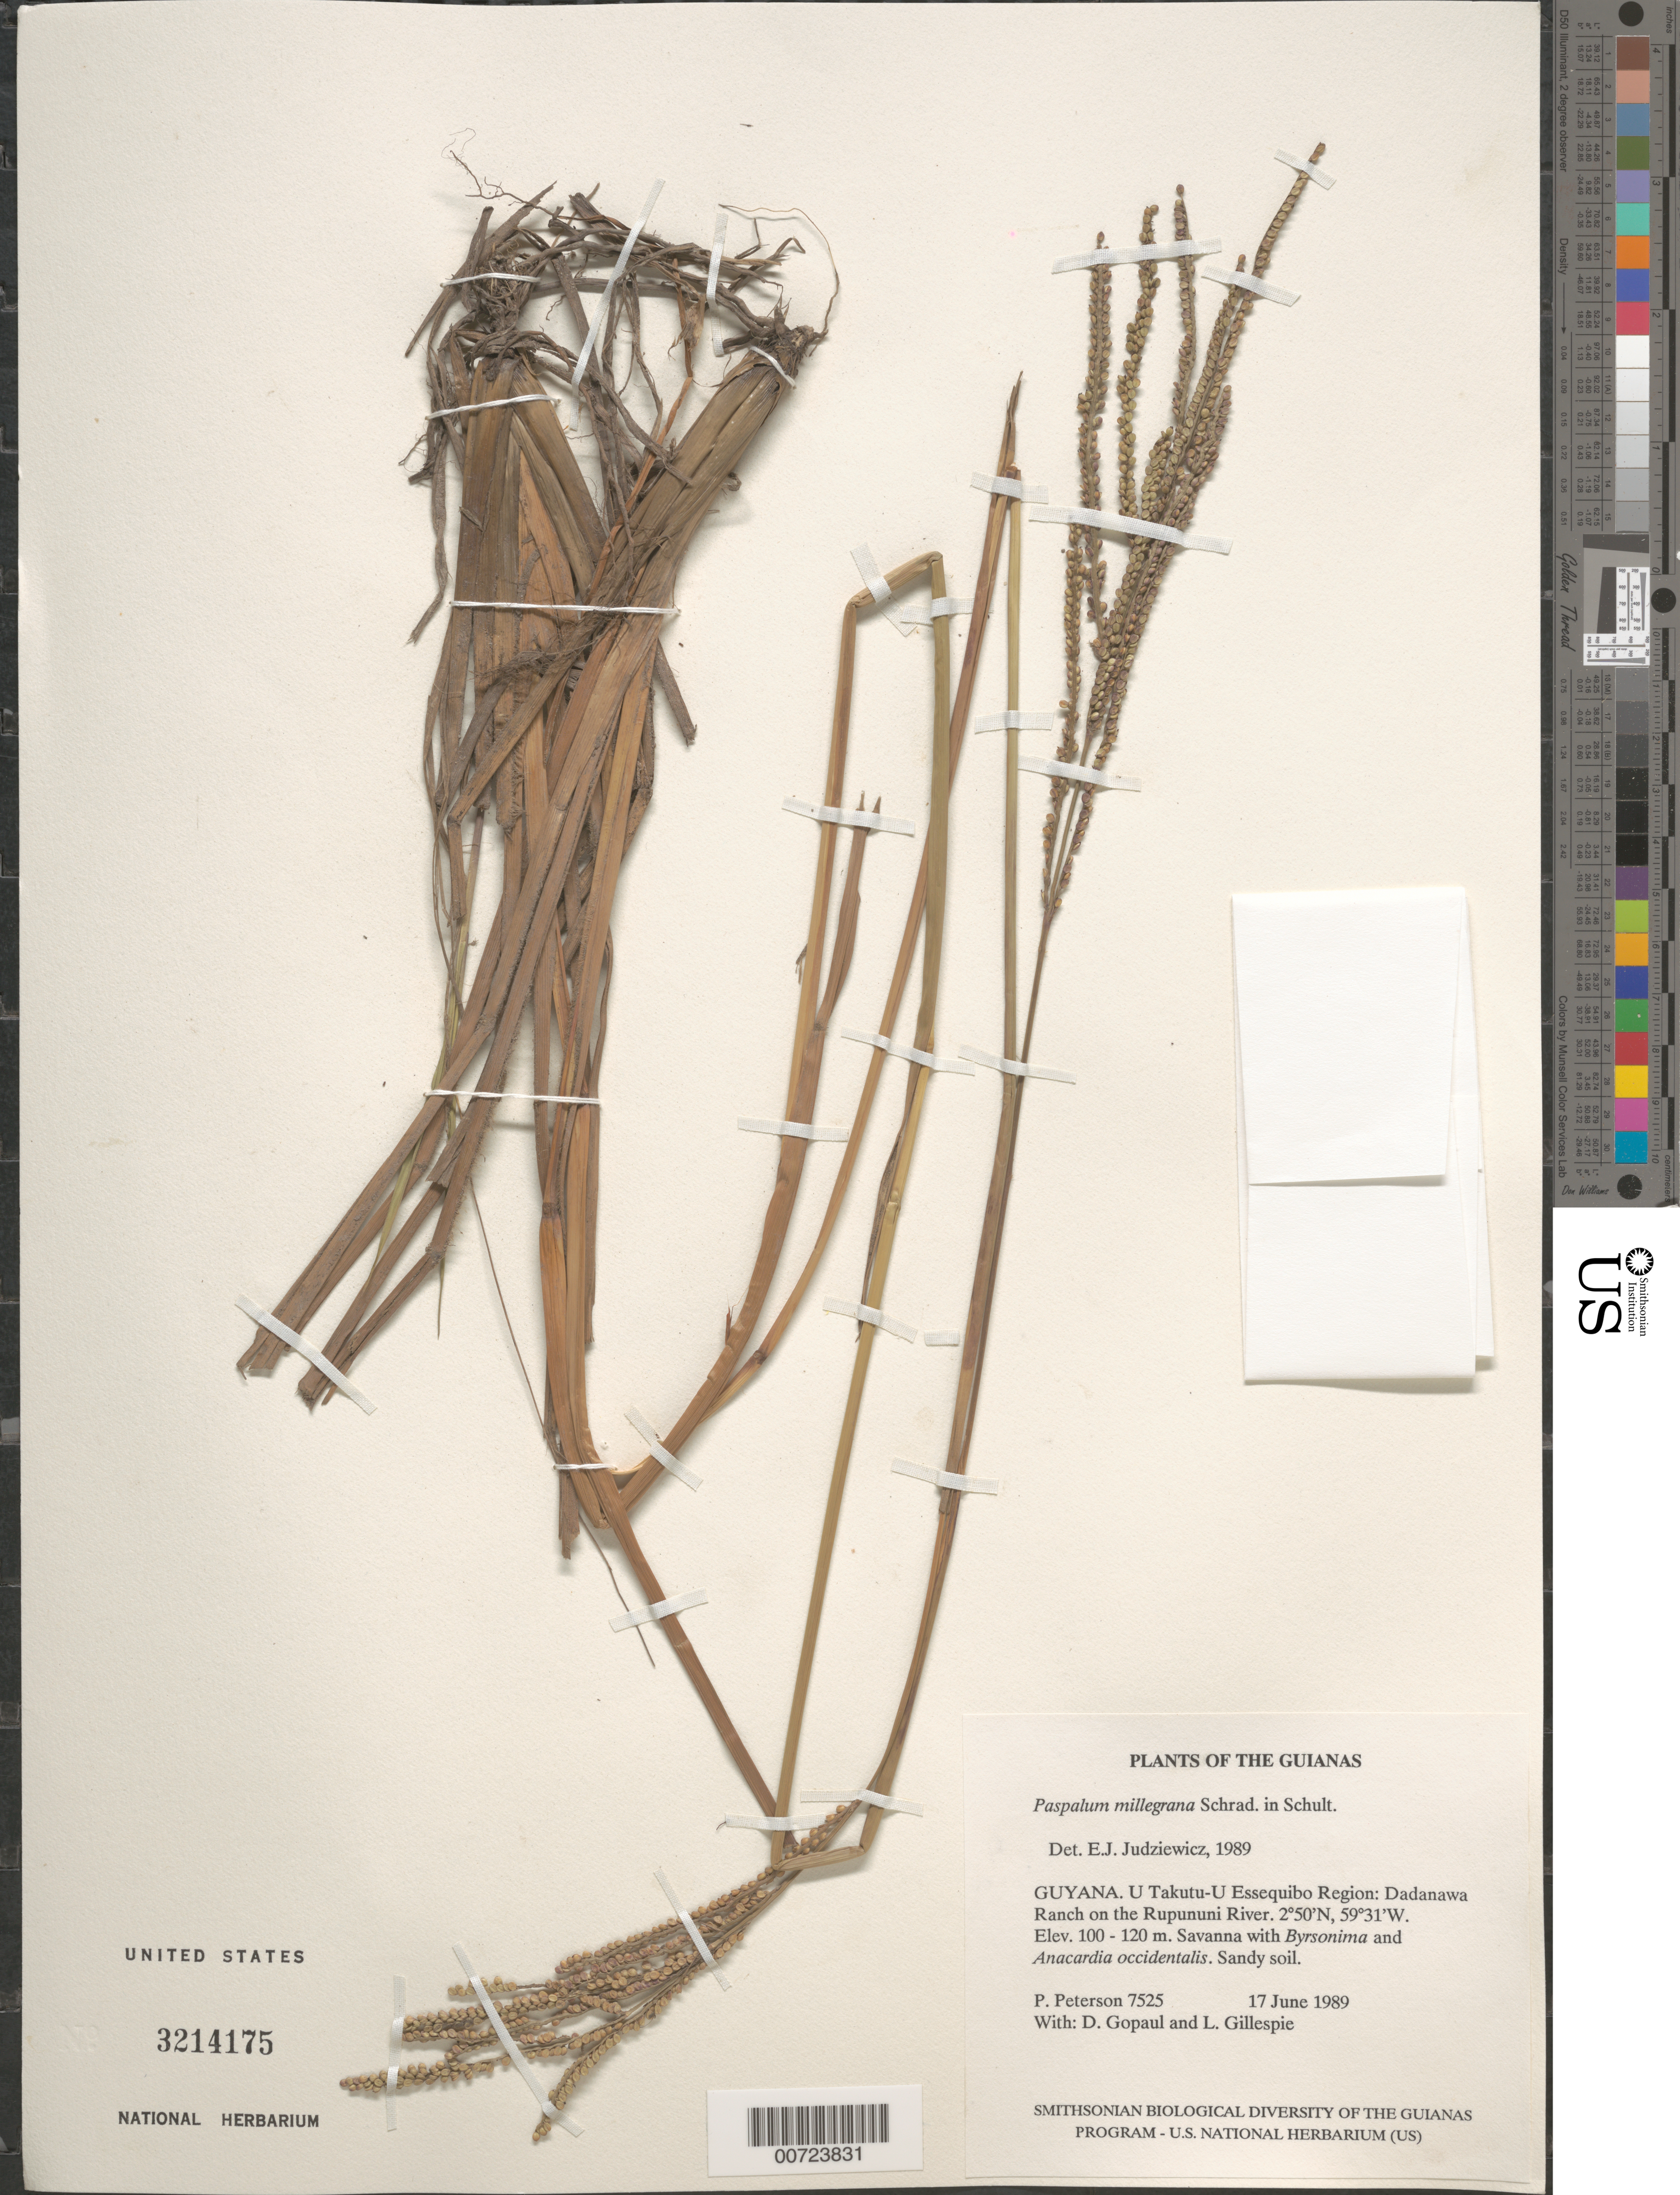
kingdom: Plantae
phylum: Tracheophyta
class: Liliopsida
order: Poales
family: Poaceae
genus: Paspalum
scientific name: Paspalum millegrana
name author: Schrad.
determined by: Judziewicz, E. J.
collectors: P. M. Peterson, D. Gopaul & L. J. Gillespie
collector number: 7525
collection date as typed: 17 June 1989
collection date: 1989-06-17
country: Guyana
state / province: U. Takutu-U. Essequibo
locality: Dadanawa Ranch on the Rupununi River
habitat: Savanna with Byrsonima and Anacardium occidentale. Sandy soil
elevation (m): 100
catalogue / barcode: US 3214175